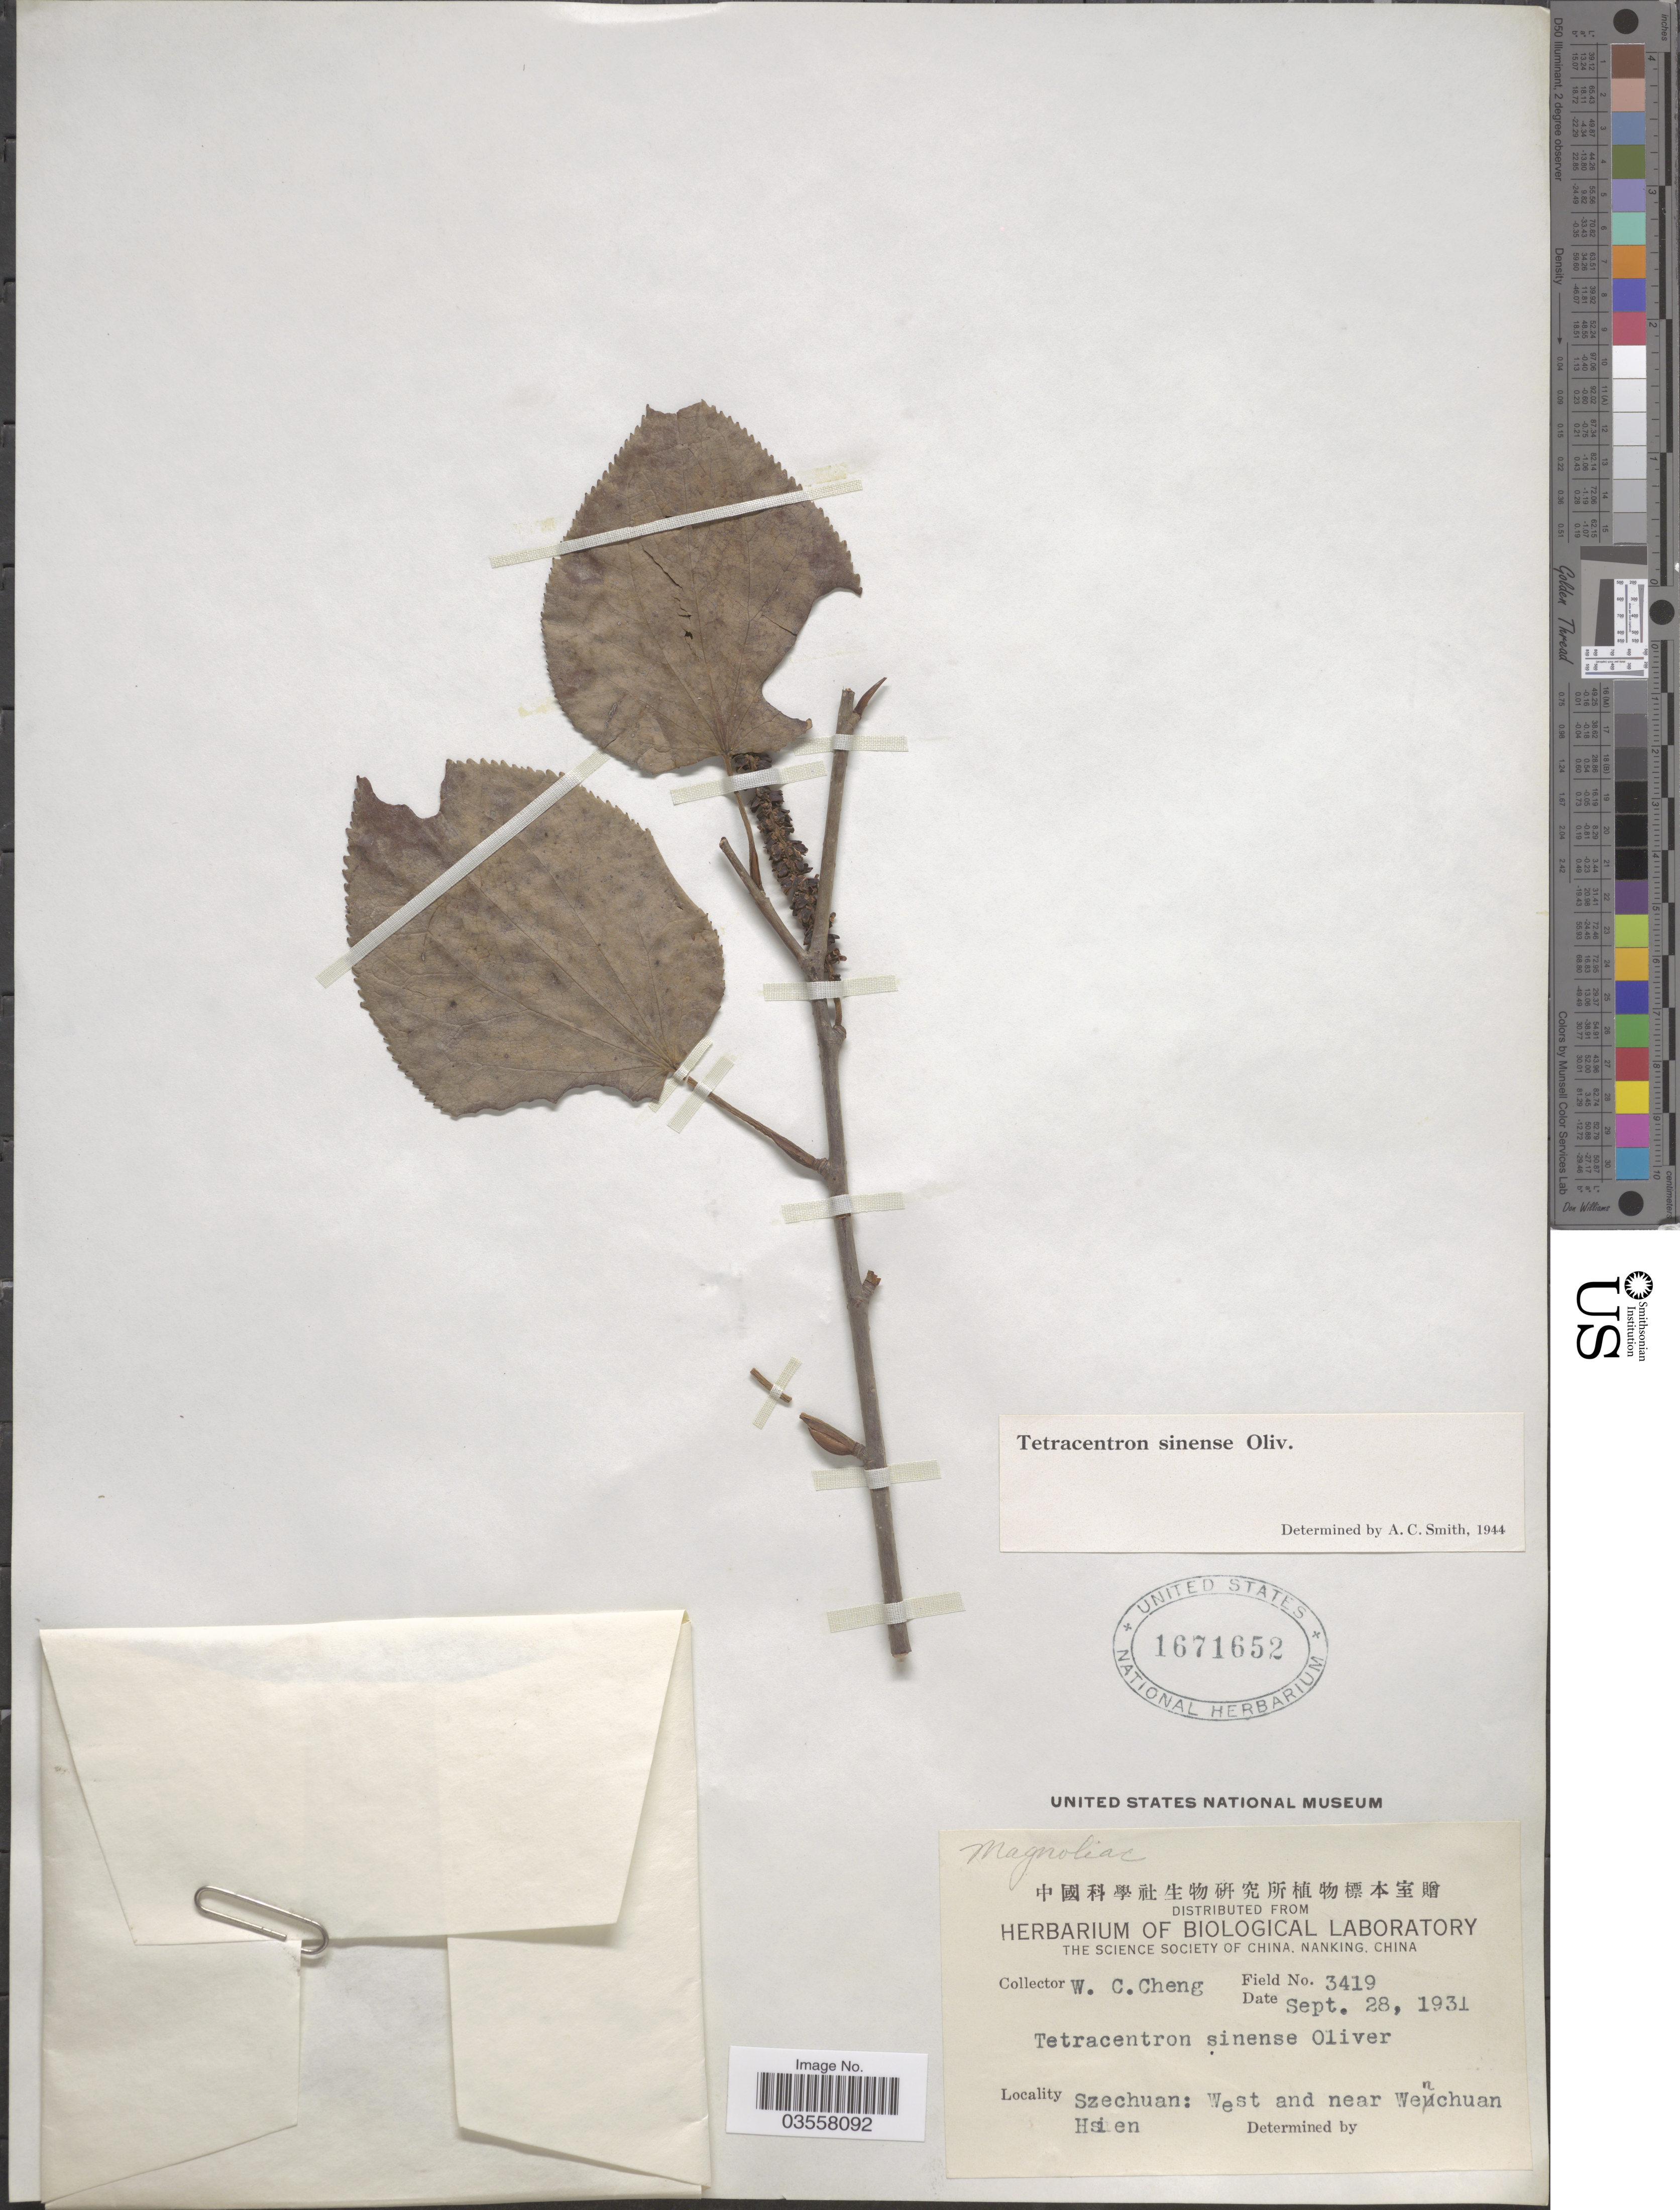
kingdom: Plantae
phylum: Tracheophyta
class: Magnoliopsida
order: Trochodendrales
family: Trochodendraceae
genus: Tetracentron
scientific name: Tetracentron sinense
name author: Oliv.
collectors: W. C. Cheng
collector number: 3419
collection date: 1931-09-28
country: China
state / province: Sichuan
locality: Szechuan: West and near Wenchuan Hsien.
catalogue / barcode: US 1671652